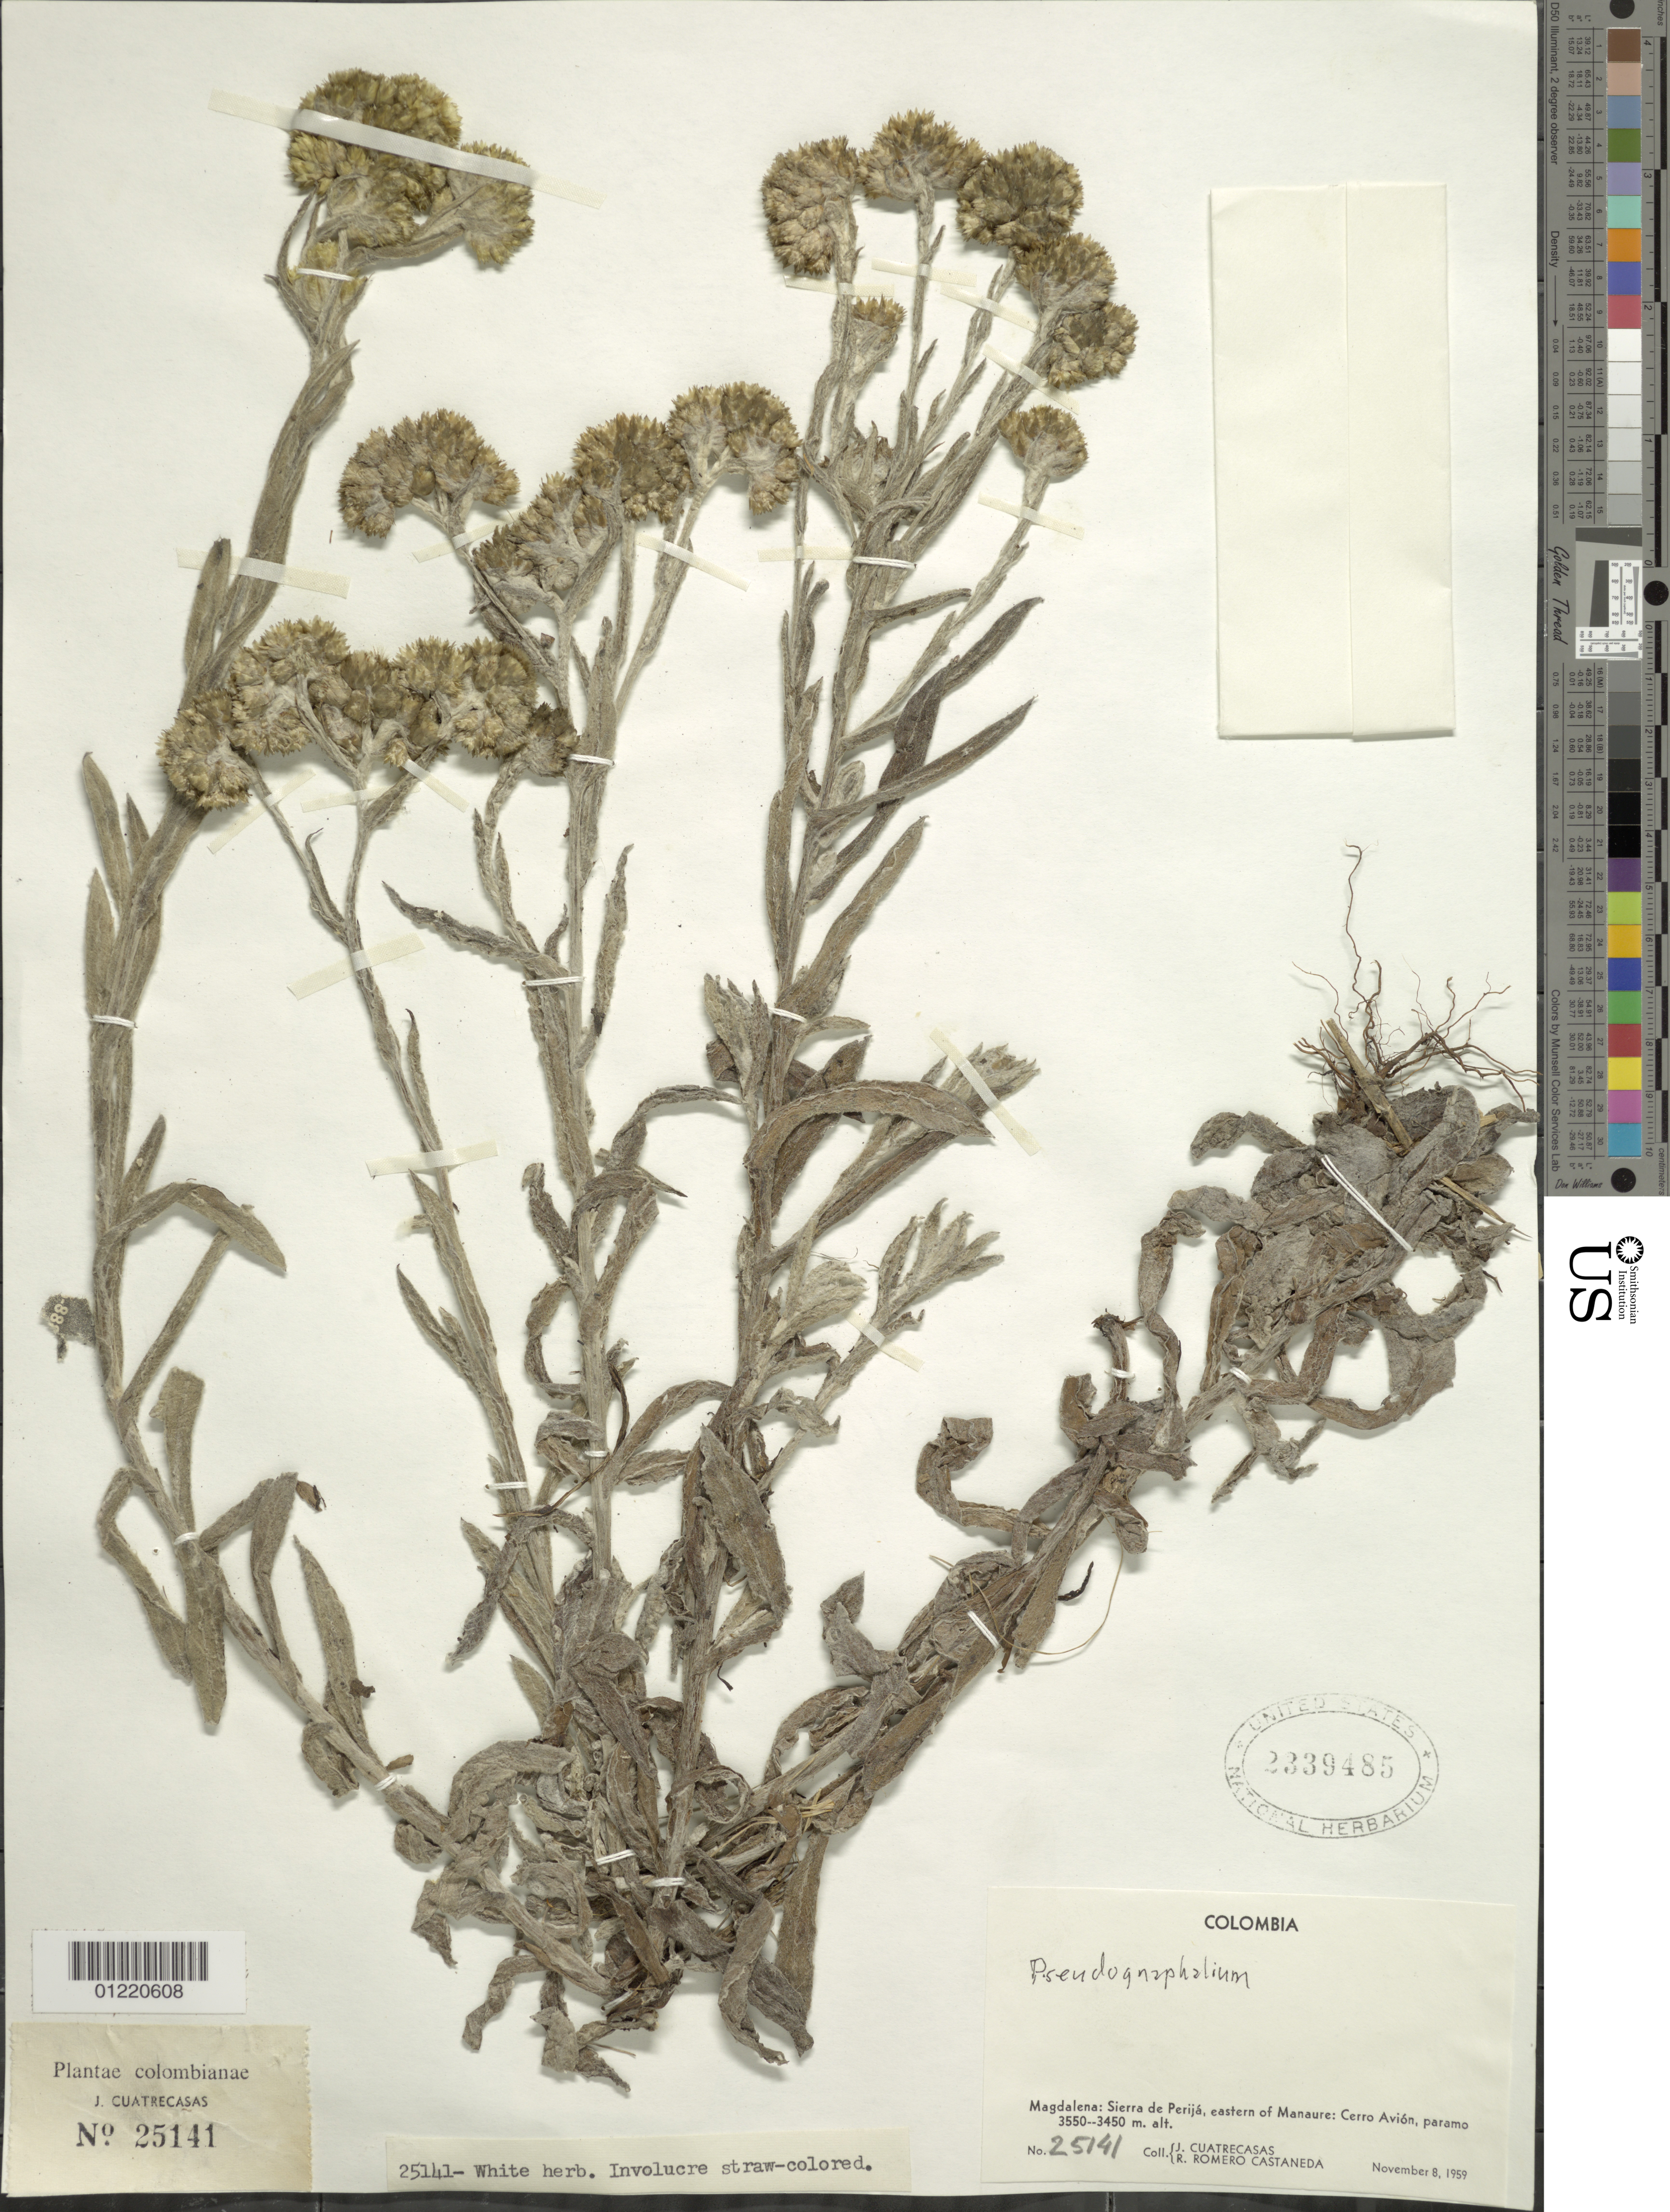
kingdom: Plantae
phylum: Tracheophyta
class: Magnoliopsida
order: Asterales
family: Asteraceae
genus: Pseudognaphalium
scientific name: Pseudognaphalium sp.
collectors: J. Cuatrecasas & R. Romero Castañeda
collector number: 25141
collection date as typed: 08 Nov 1959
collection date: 1959-11-08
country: Colombia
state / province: Magdalena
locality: Magdalena: Sierra de Perijá, eastern of Manaure: Cerro Avión.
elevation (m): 3450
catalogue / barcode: US 2339485